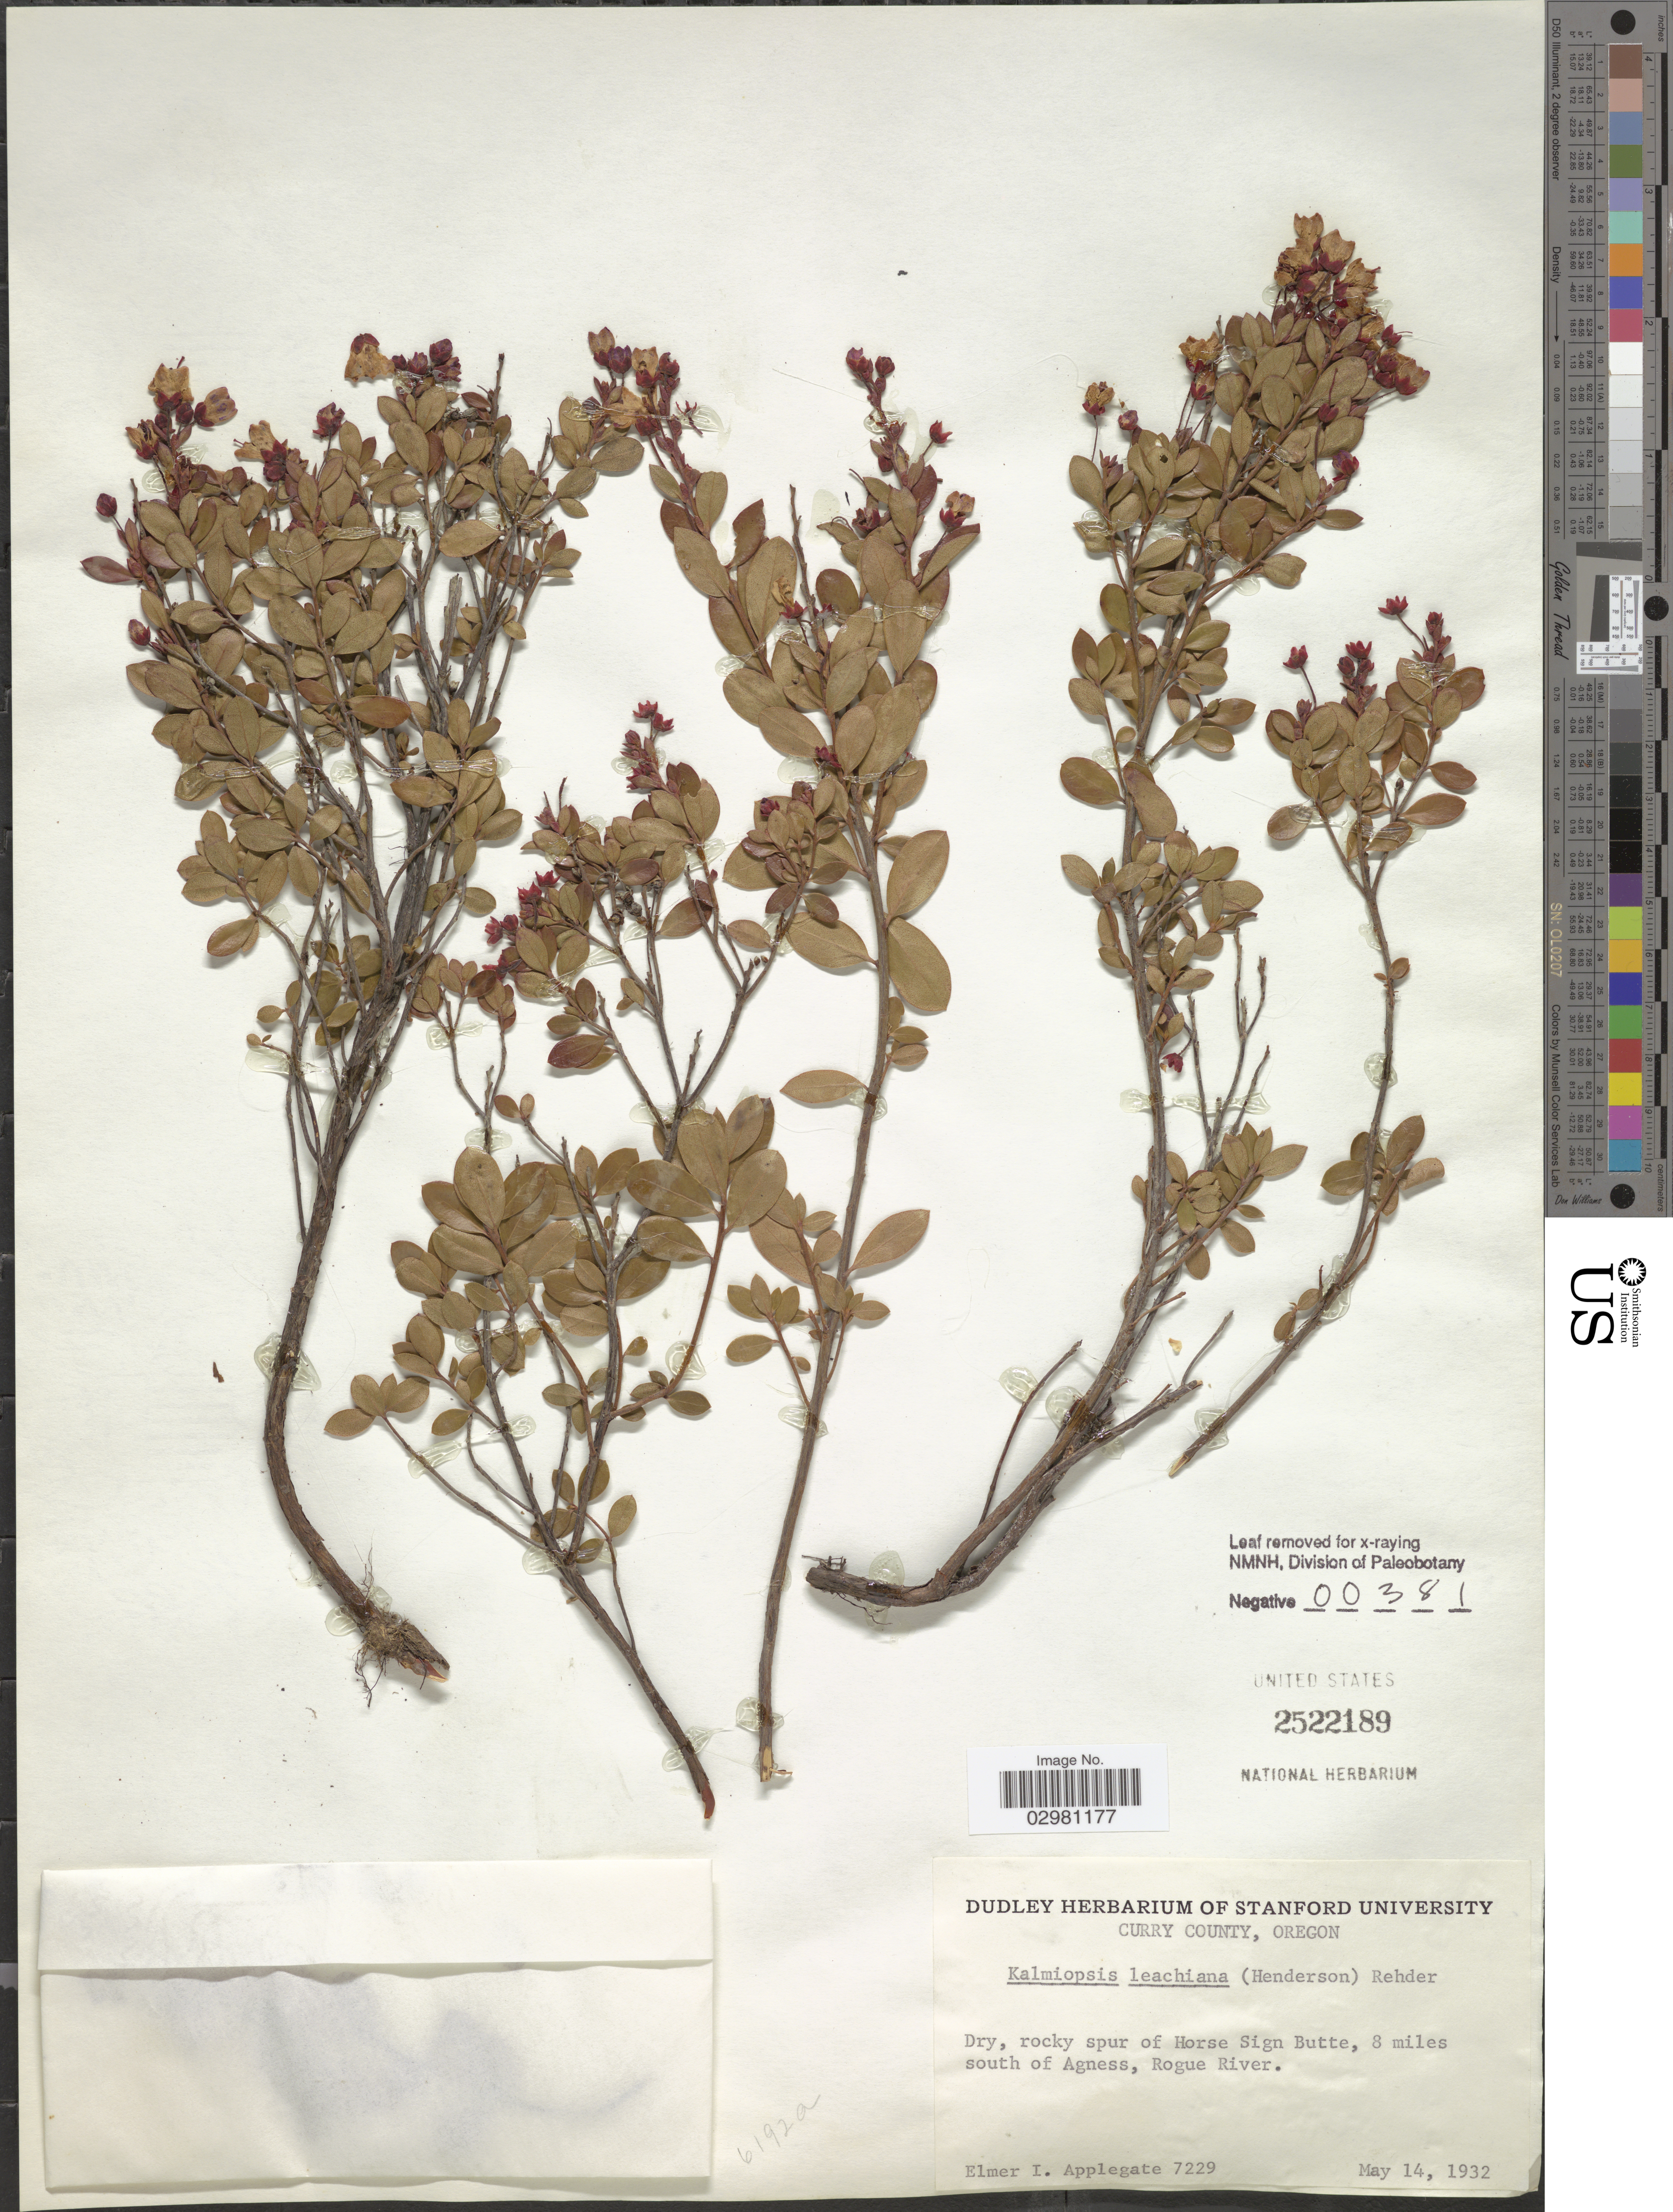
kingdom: Plantae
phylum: Tracheophyta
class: Magnoliopsida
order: Ericales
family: Ericaceae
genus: Kalmiopsis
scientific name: Kalmiopsis leachiana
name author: (L.F. Hend.) Rehder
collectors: E. I. Applegate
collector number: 7229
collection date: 1932-05-14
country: United States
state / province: Oregon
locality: Curry County. Dry, rocky spur of Horse Sign Butte, 8 miles south of Agness, Rogue River.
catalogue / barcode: US 2522189